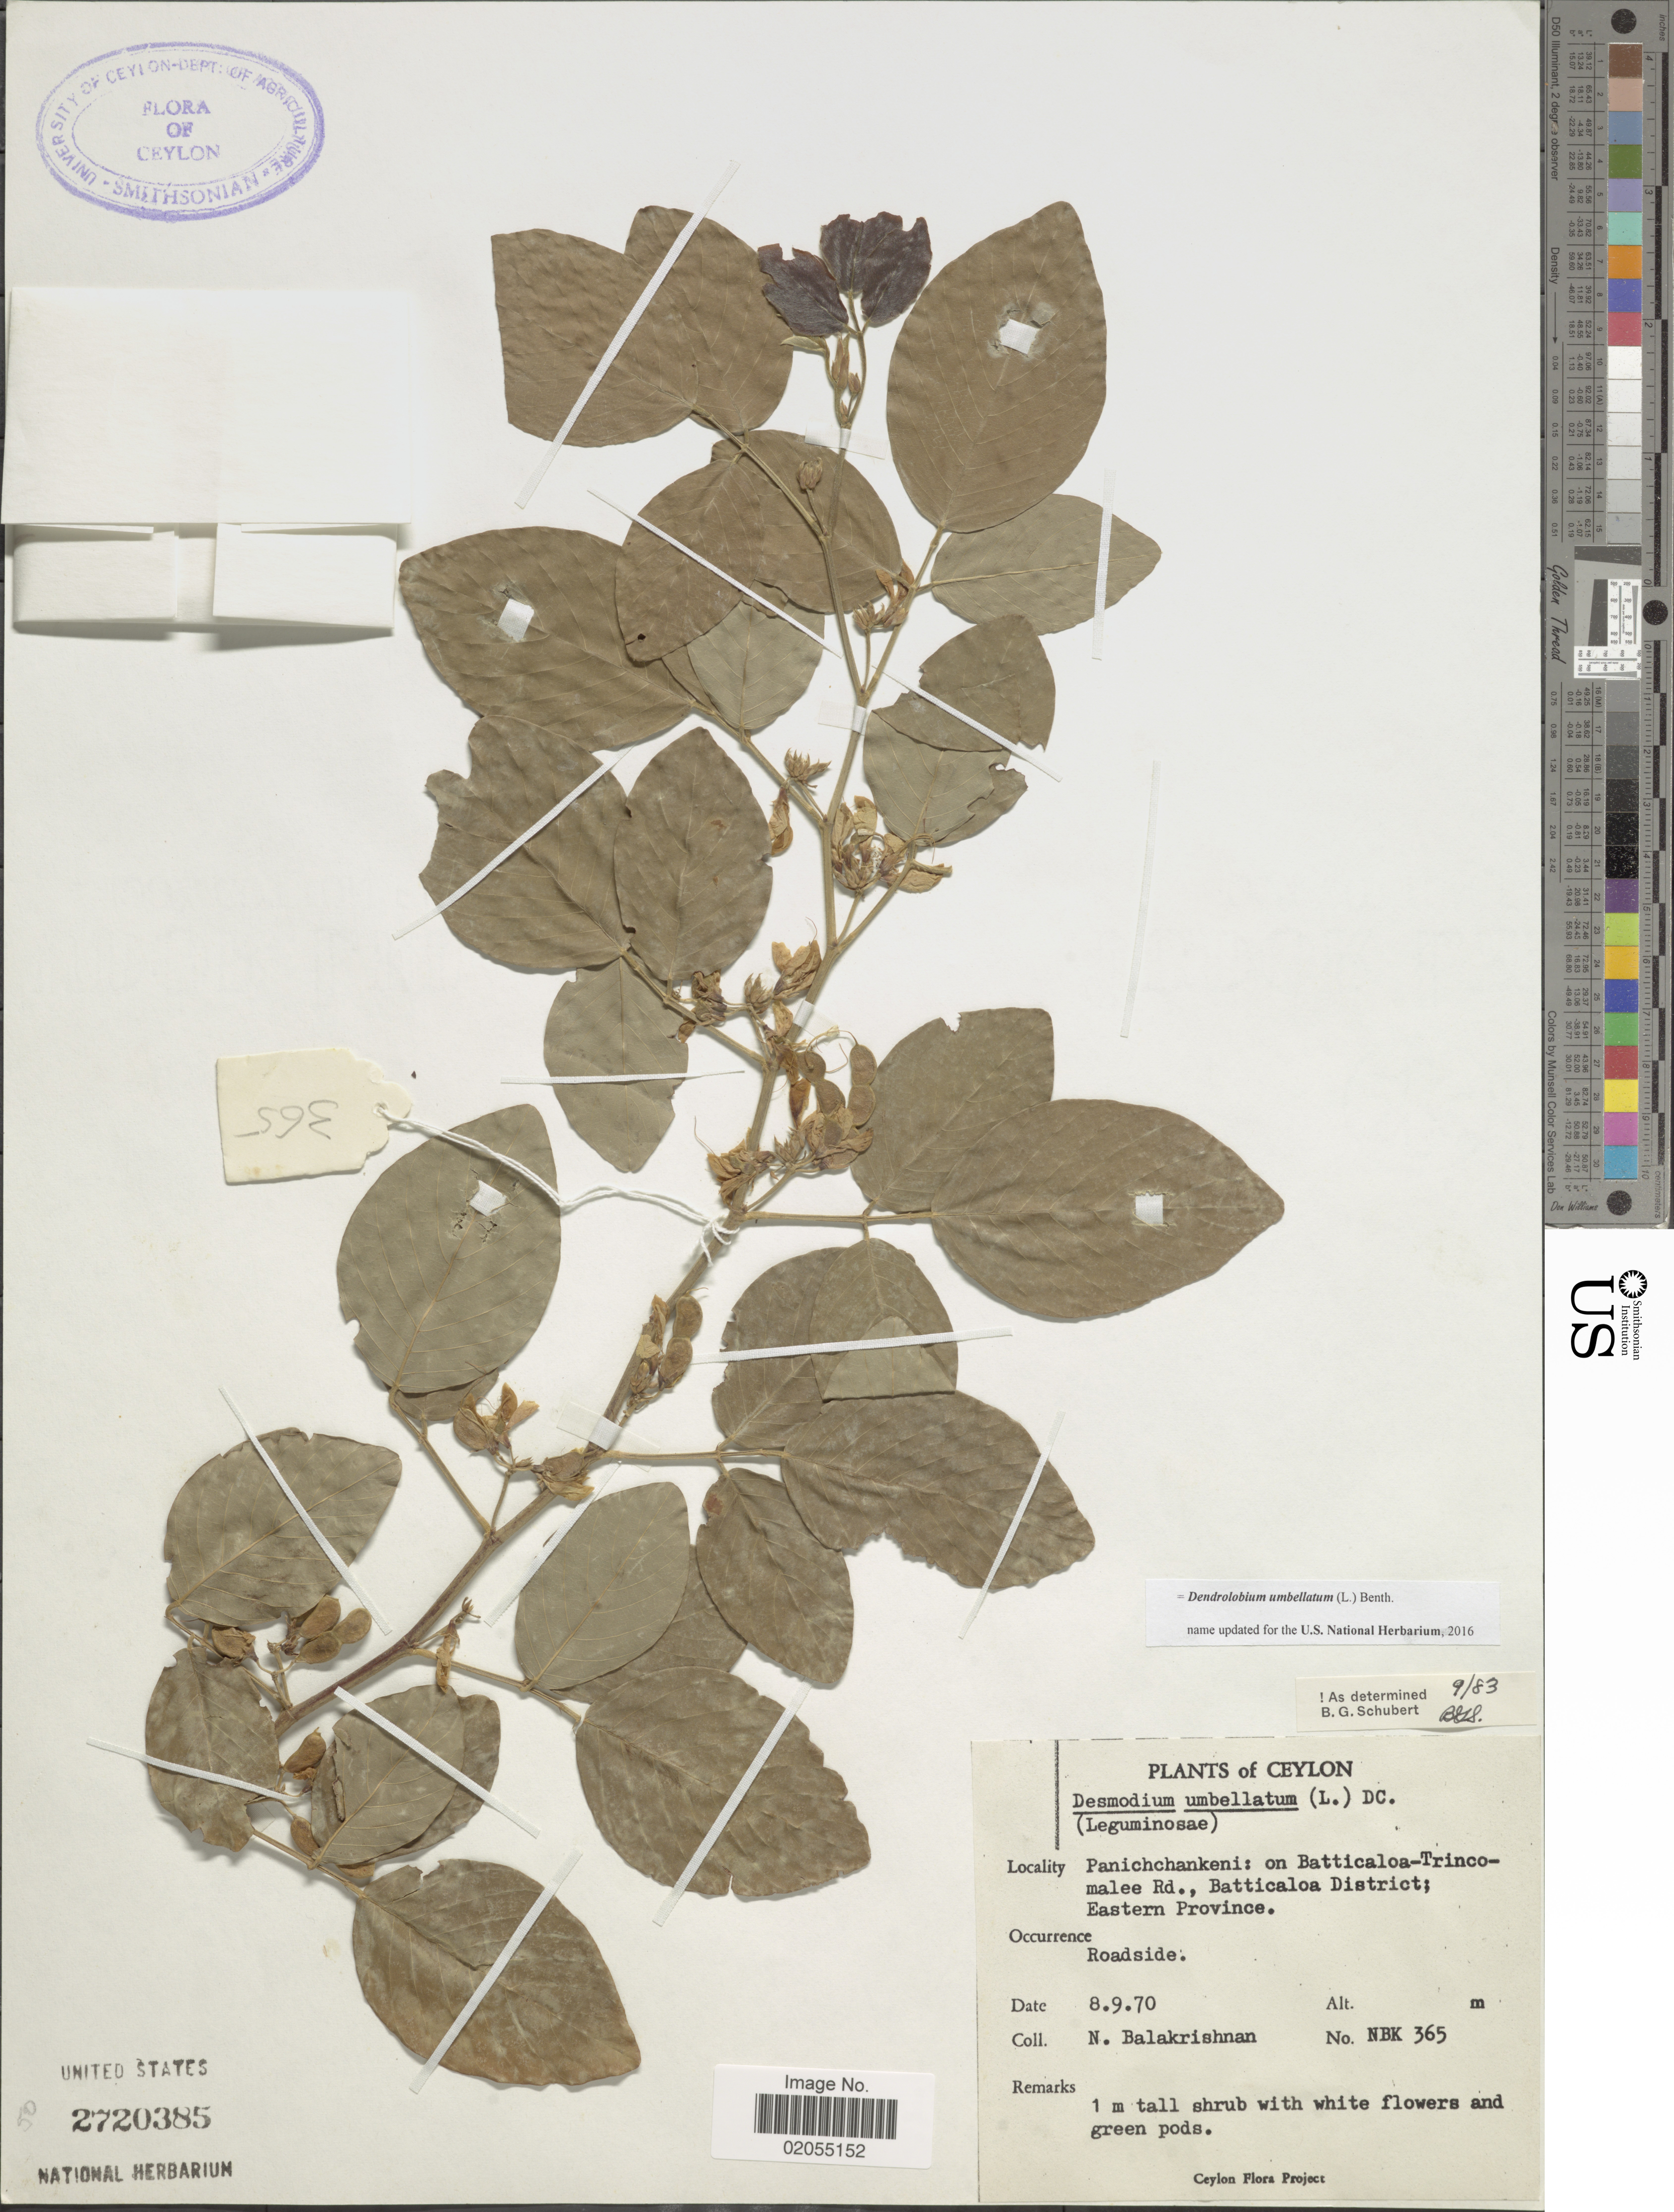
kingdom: Plantae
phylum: Tracheophyta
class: Magnoliopsida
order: Fabales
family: Fabaceae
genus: Dendrolobium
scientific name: Dendrolobium umbellatum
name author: (L.) Benth.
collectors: N. Balakrishnan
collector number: NBK365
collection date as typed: Transcribed d/m/y: 8/9/70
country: Sri Lanka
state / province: Eastern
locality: Ceylon. Panichchankeni: on Batticaloa-Trincomalee Rd., Batticaloa District; Eastern Province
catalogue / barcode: US 2720385